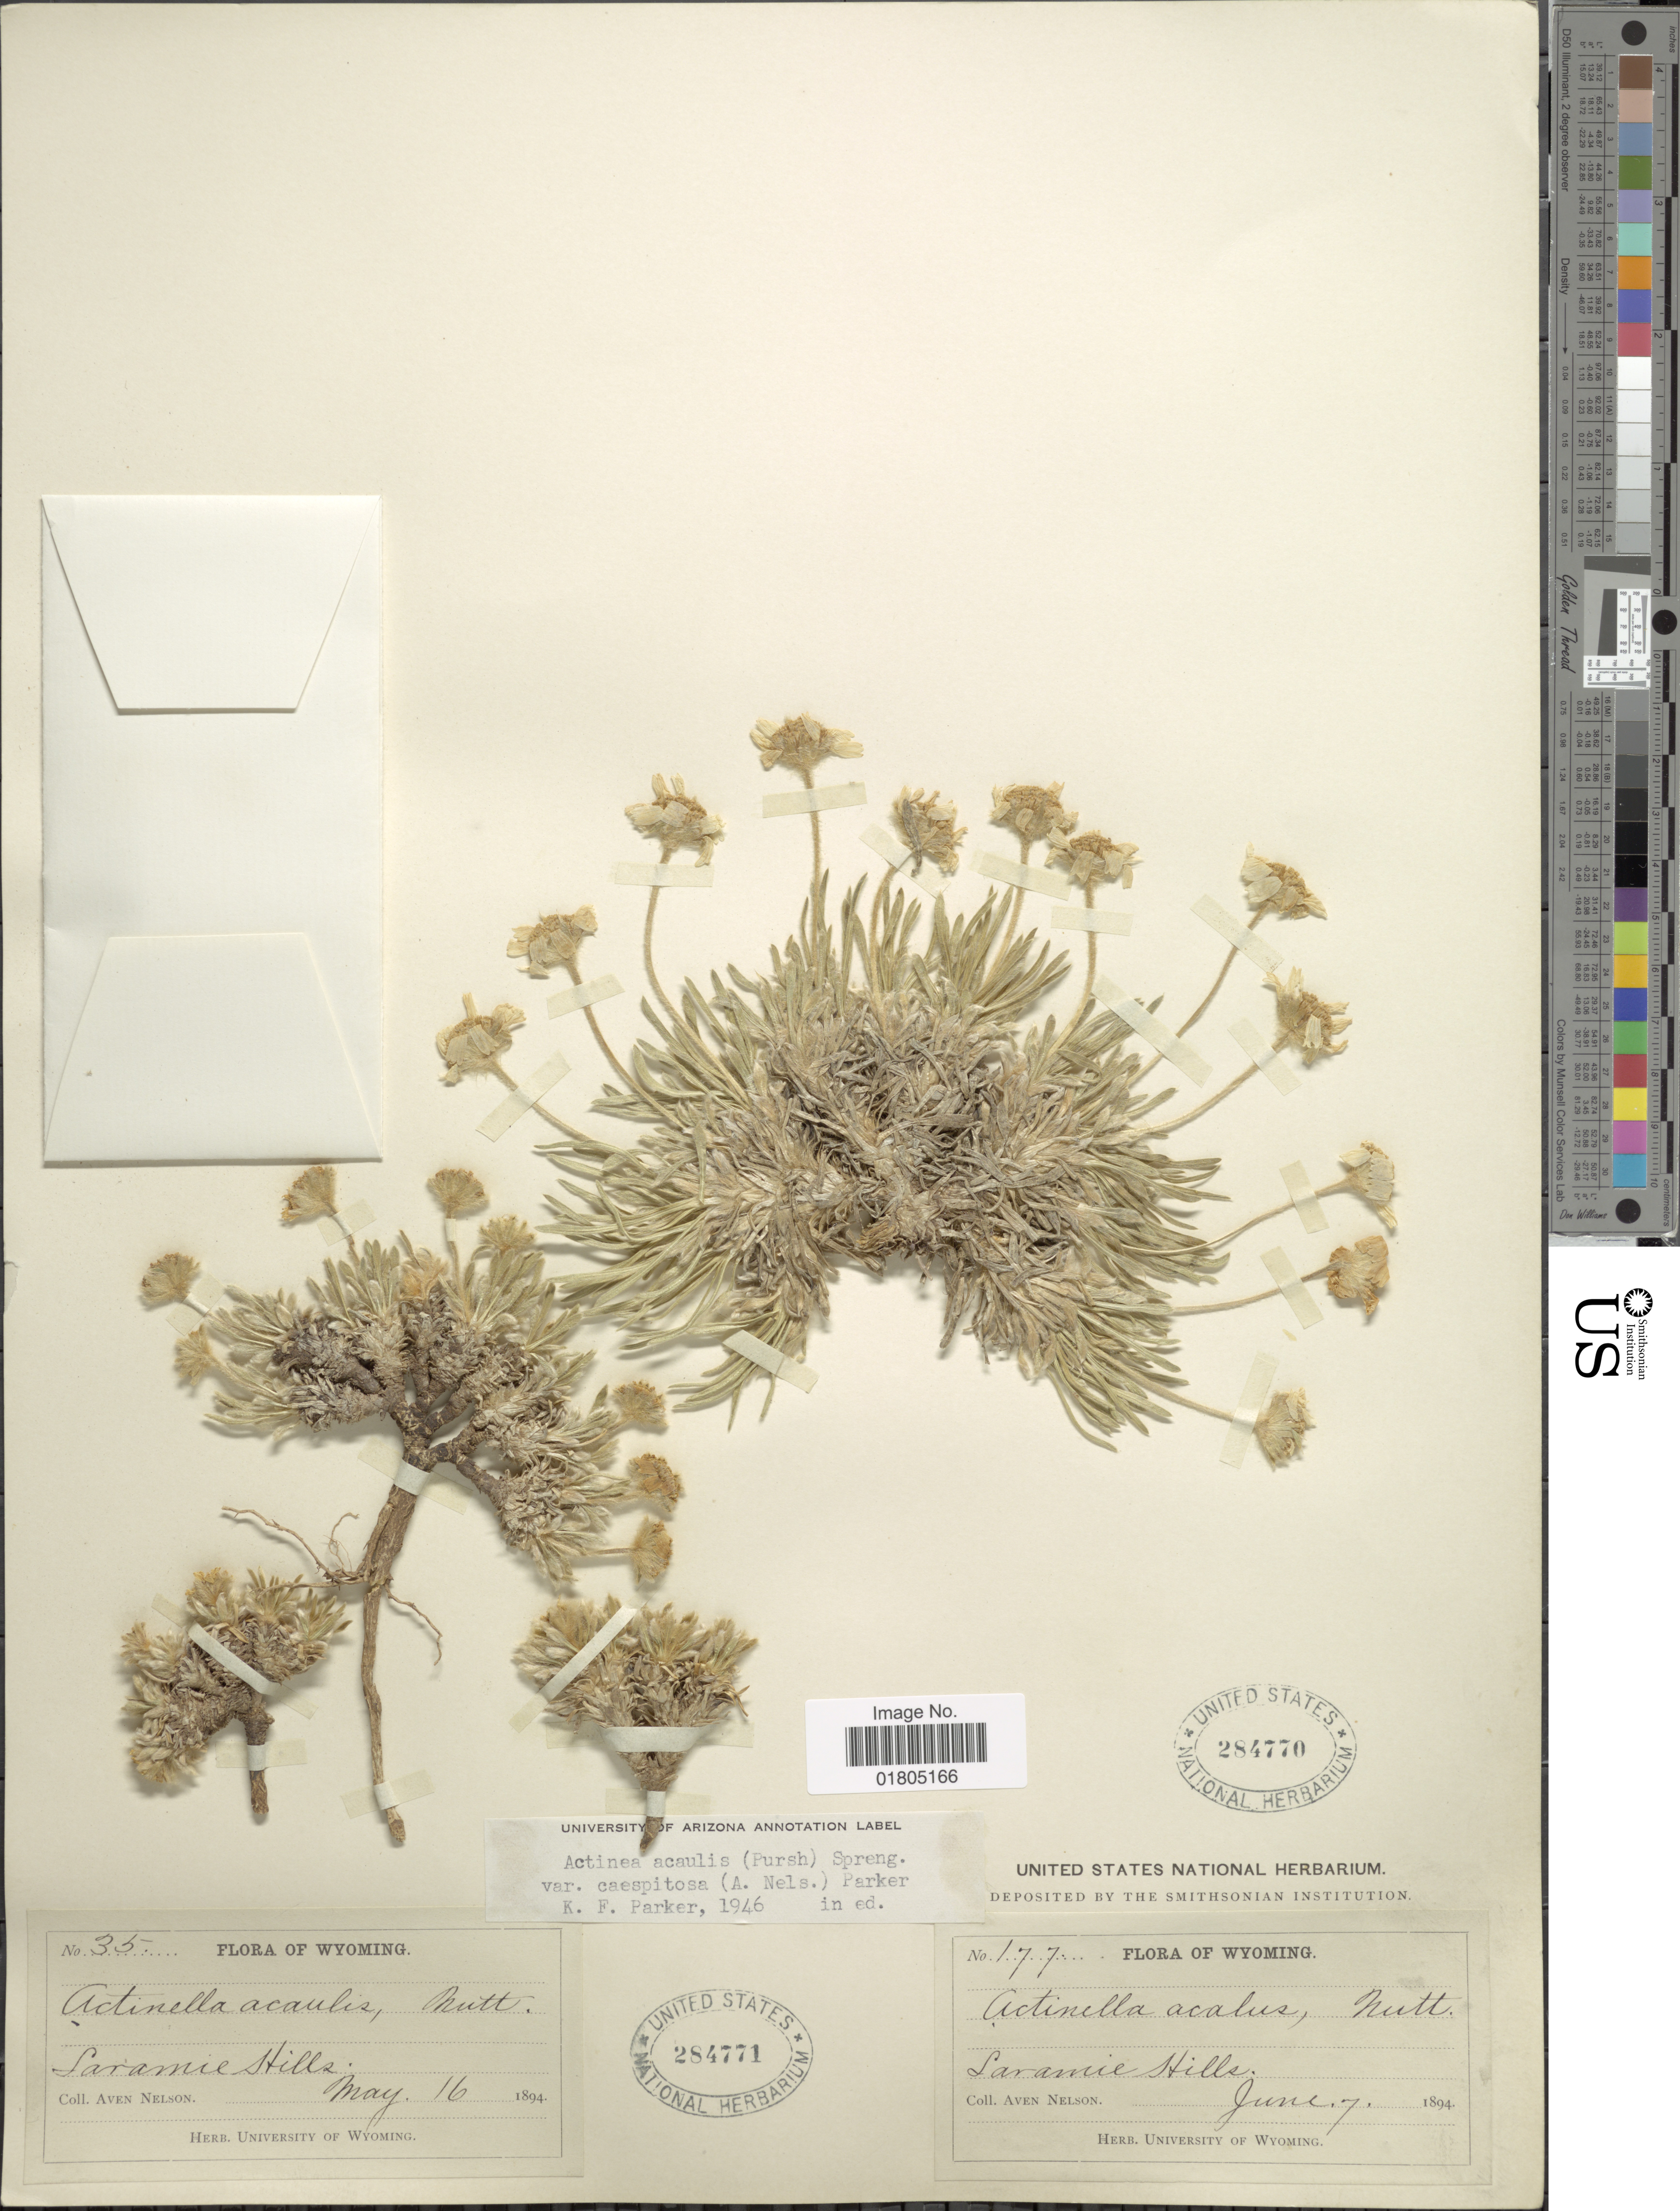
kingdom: Plantae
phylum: Tracheophyta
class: Magnoliopsida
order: Asterales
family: Asteraceae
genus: Actinea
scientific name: Actinea acaulis var. caespitosa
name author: (A. Nelson) K.F. Parker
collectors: A. Nelson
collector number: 177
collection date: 1894-06-07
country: United States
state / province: Wyoming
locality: Laramie Hills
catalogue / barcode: US 284770-2